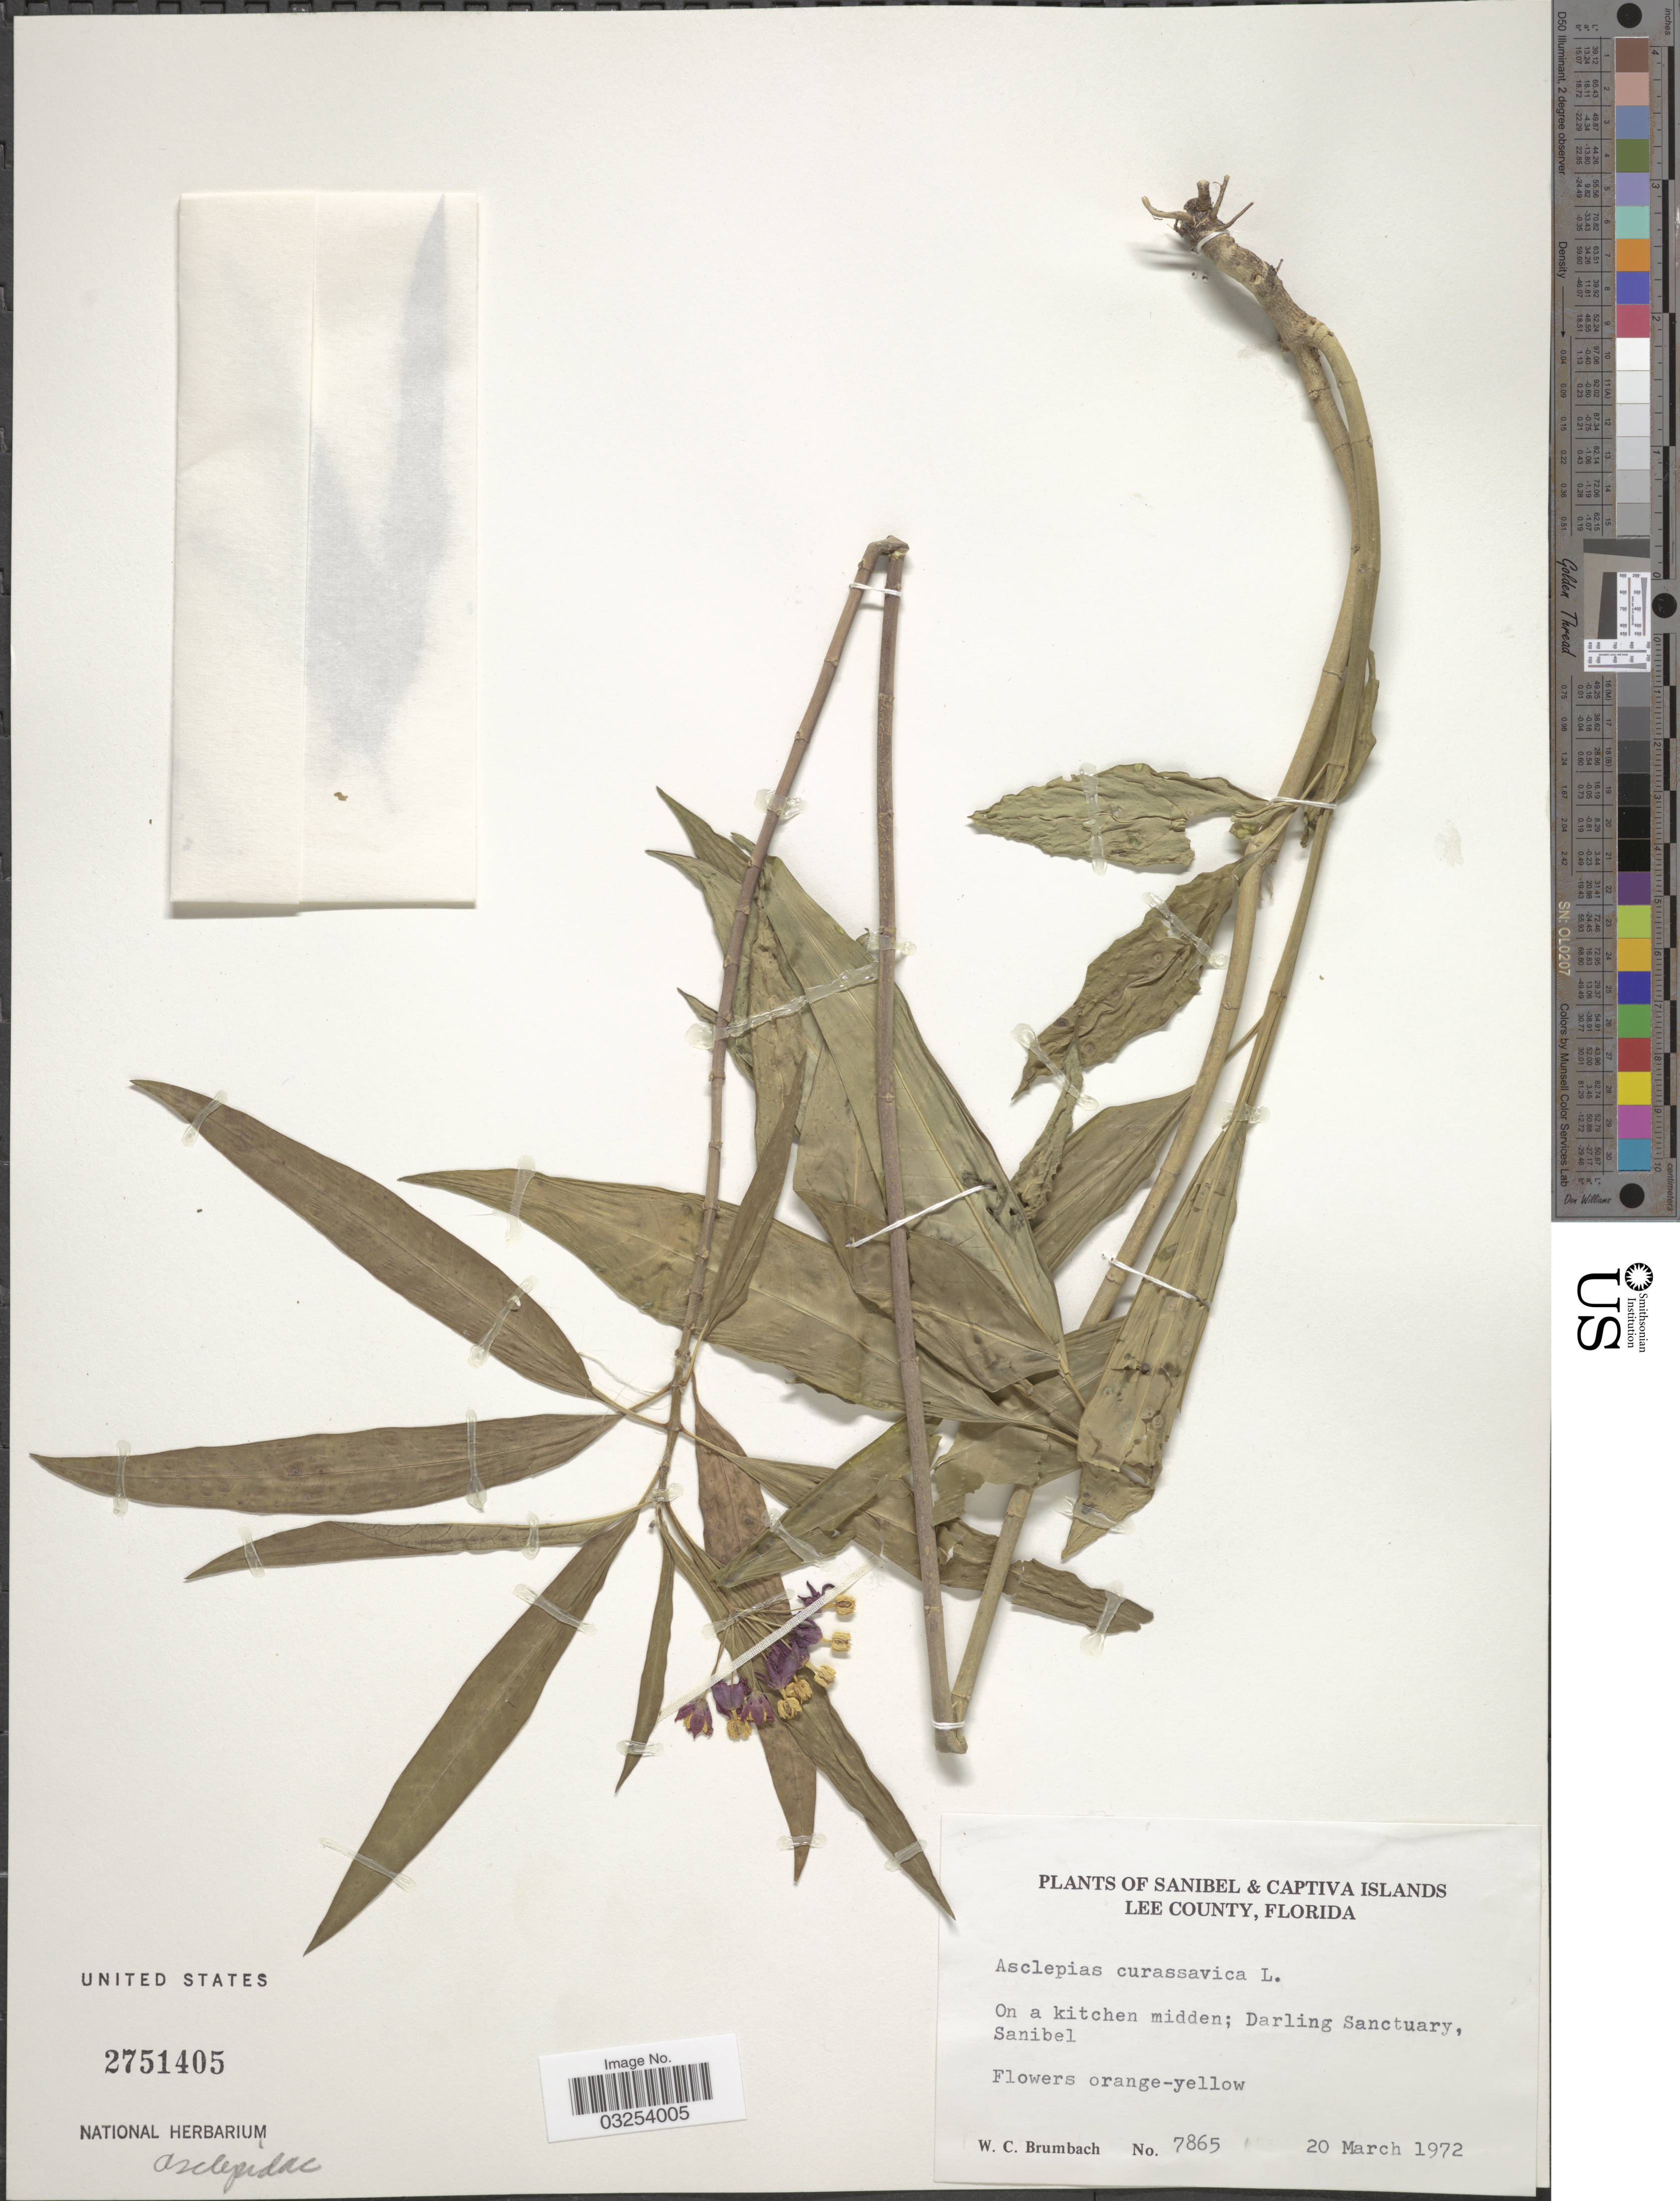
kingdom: Plantae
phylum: Tracheophyta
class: Magnoliopsida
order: Gentianales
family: Apocynaceae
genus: Asclepias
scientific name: Asclepias curassavica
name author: L.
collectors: W. C. Brumbach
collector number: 7865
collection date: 1972-03-20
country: United States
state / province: Florida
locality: Sanibel County. On a kitchen midden; Darling Sanctuary.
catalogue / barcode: US 2751405